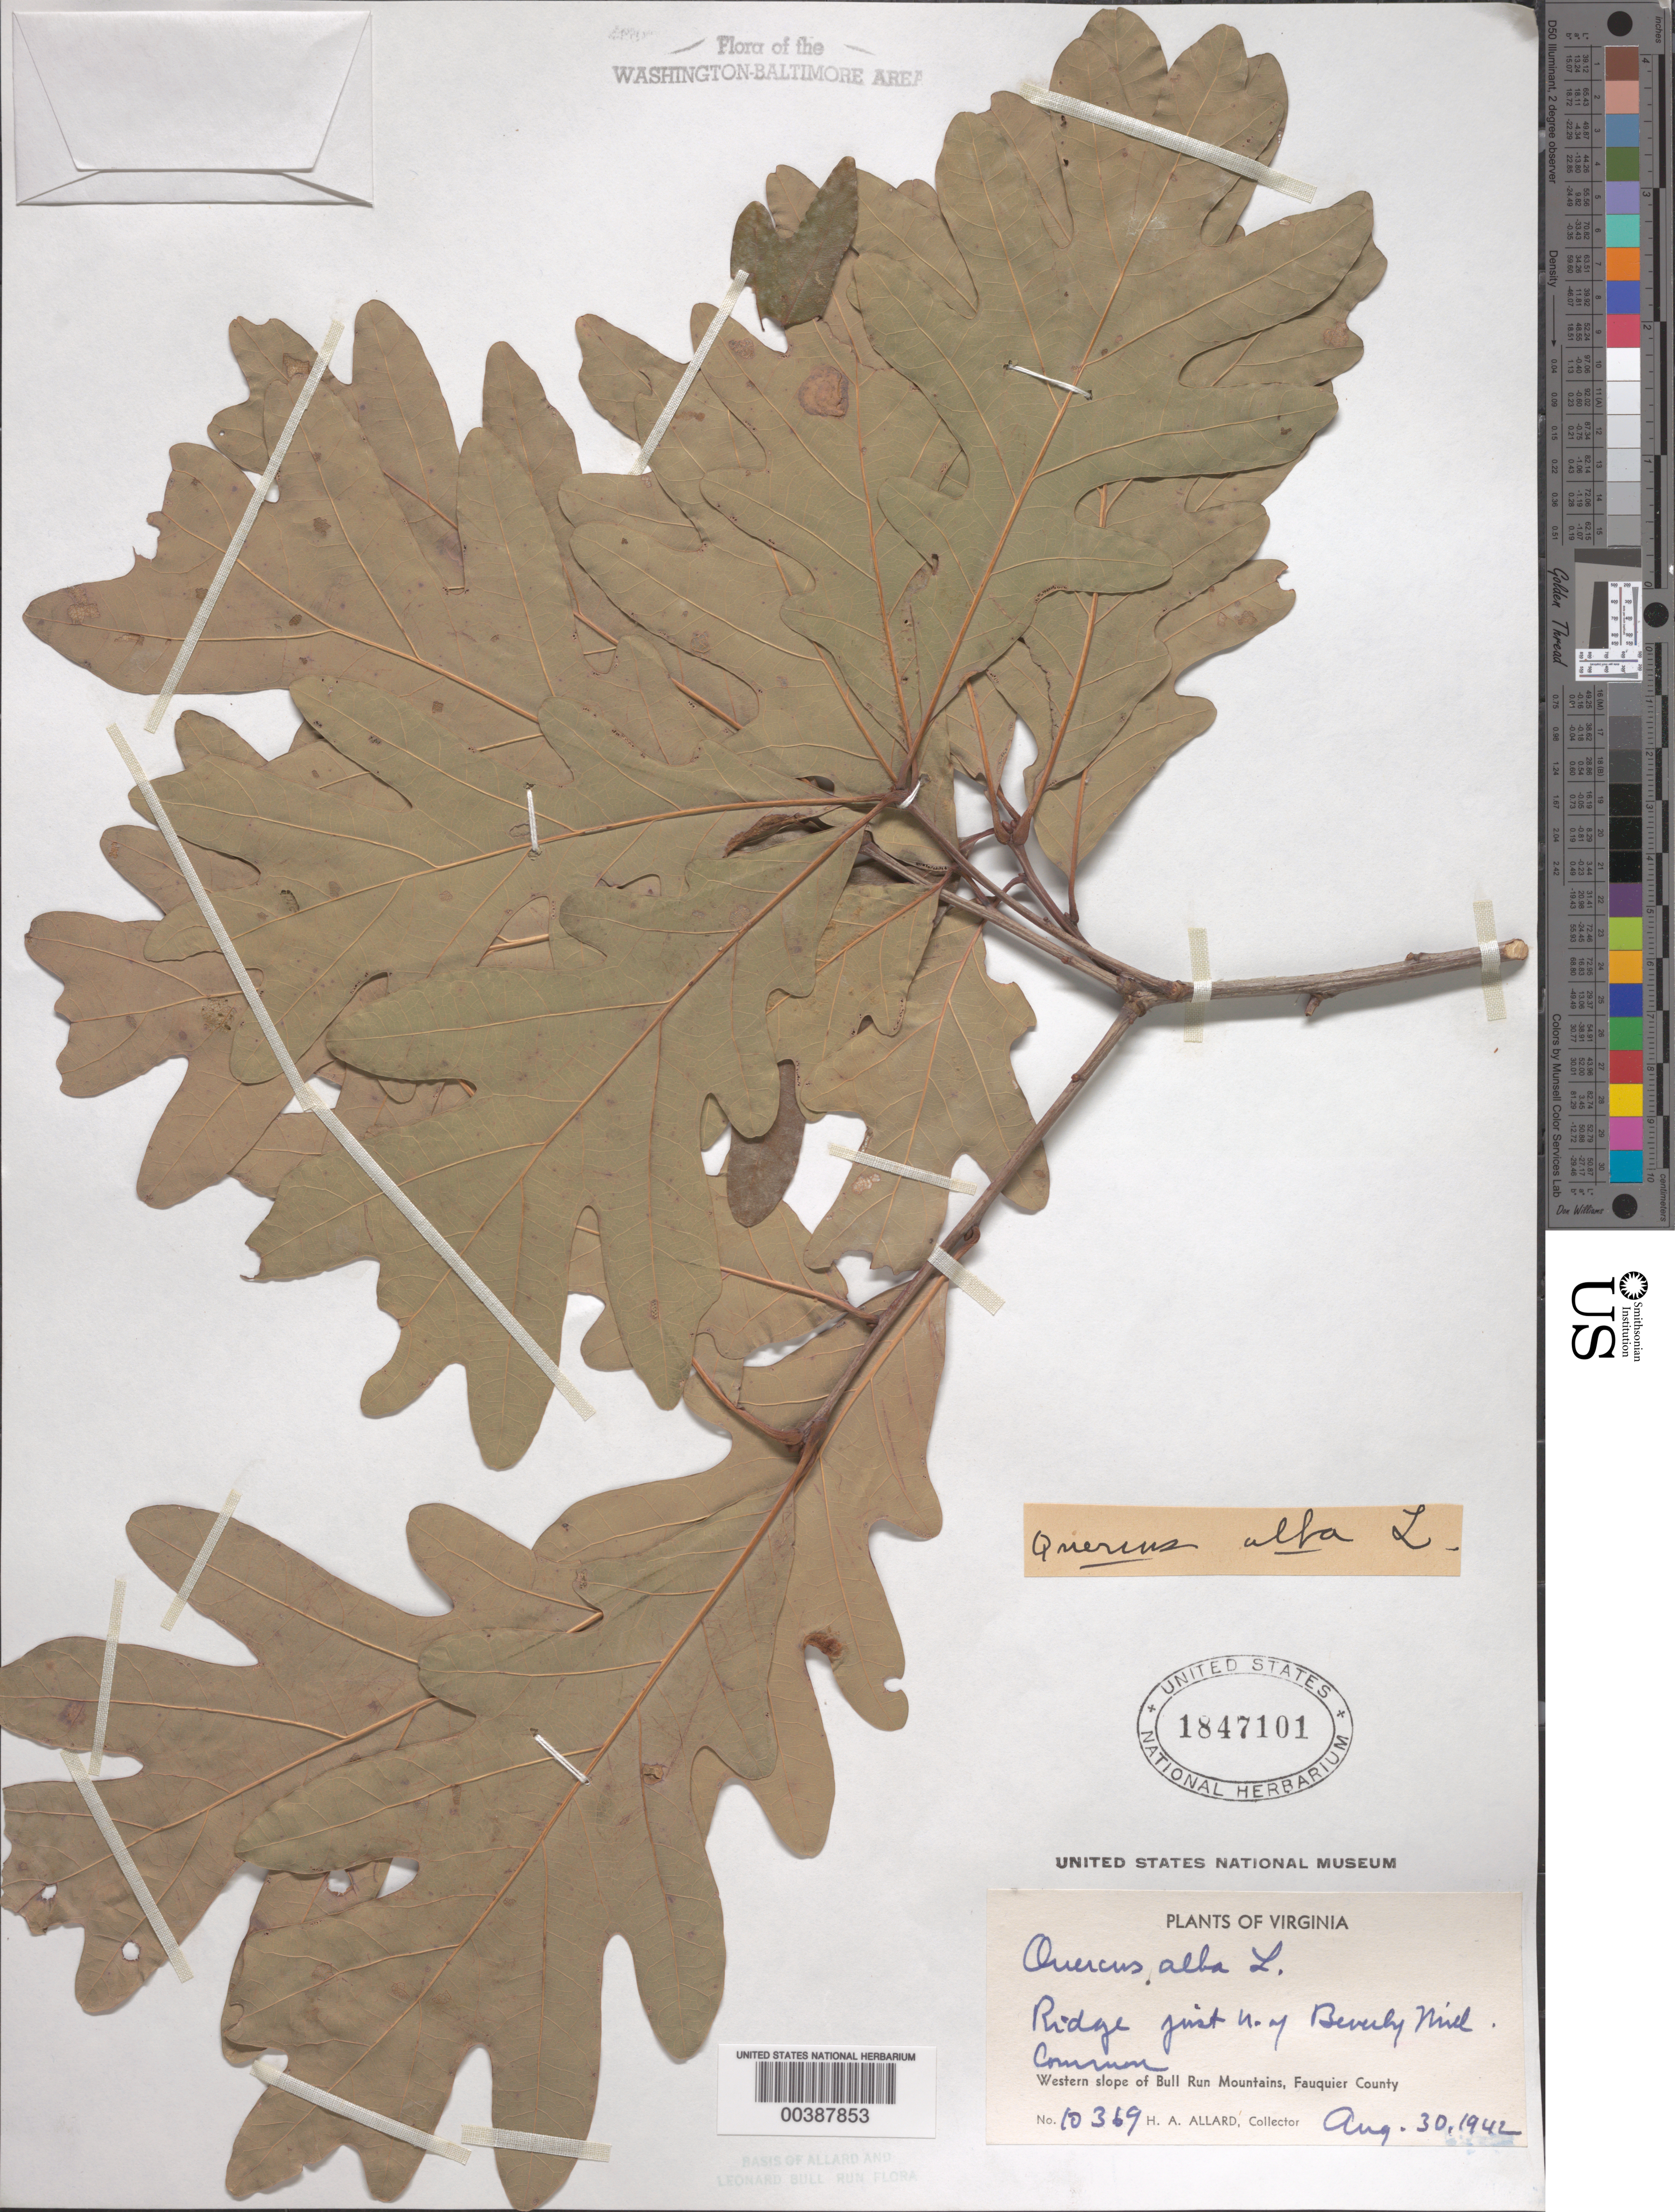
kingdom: Plantae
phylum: Tracheophyta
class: Magnoliopsida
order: Fagales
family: Fagaceae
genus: Quercus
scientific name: Quercus alba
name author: L.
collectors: H. A. Allard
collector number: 10369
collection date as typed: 30 Aug 1942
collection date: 1942-08-30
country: United States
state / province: Virginia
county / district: Fauquier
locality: North of Beverley Mill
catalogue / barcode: US 1847101